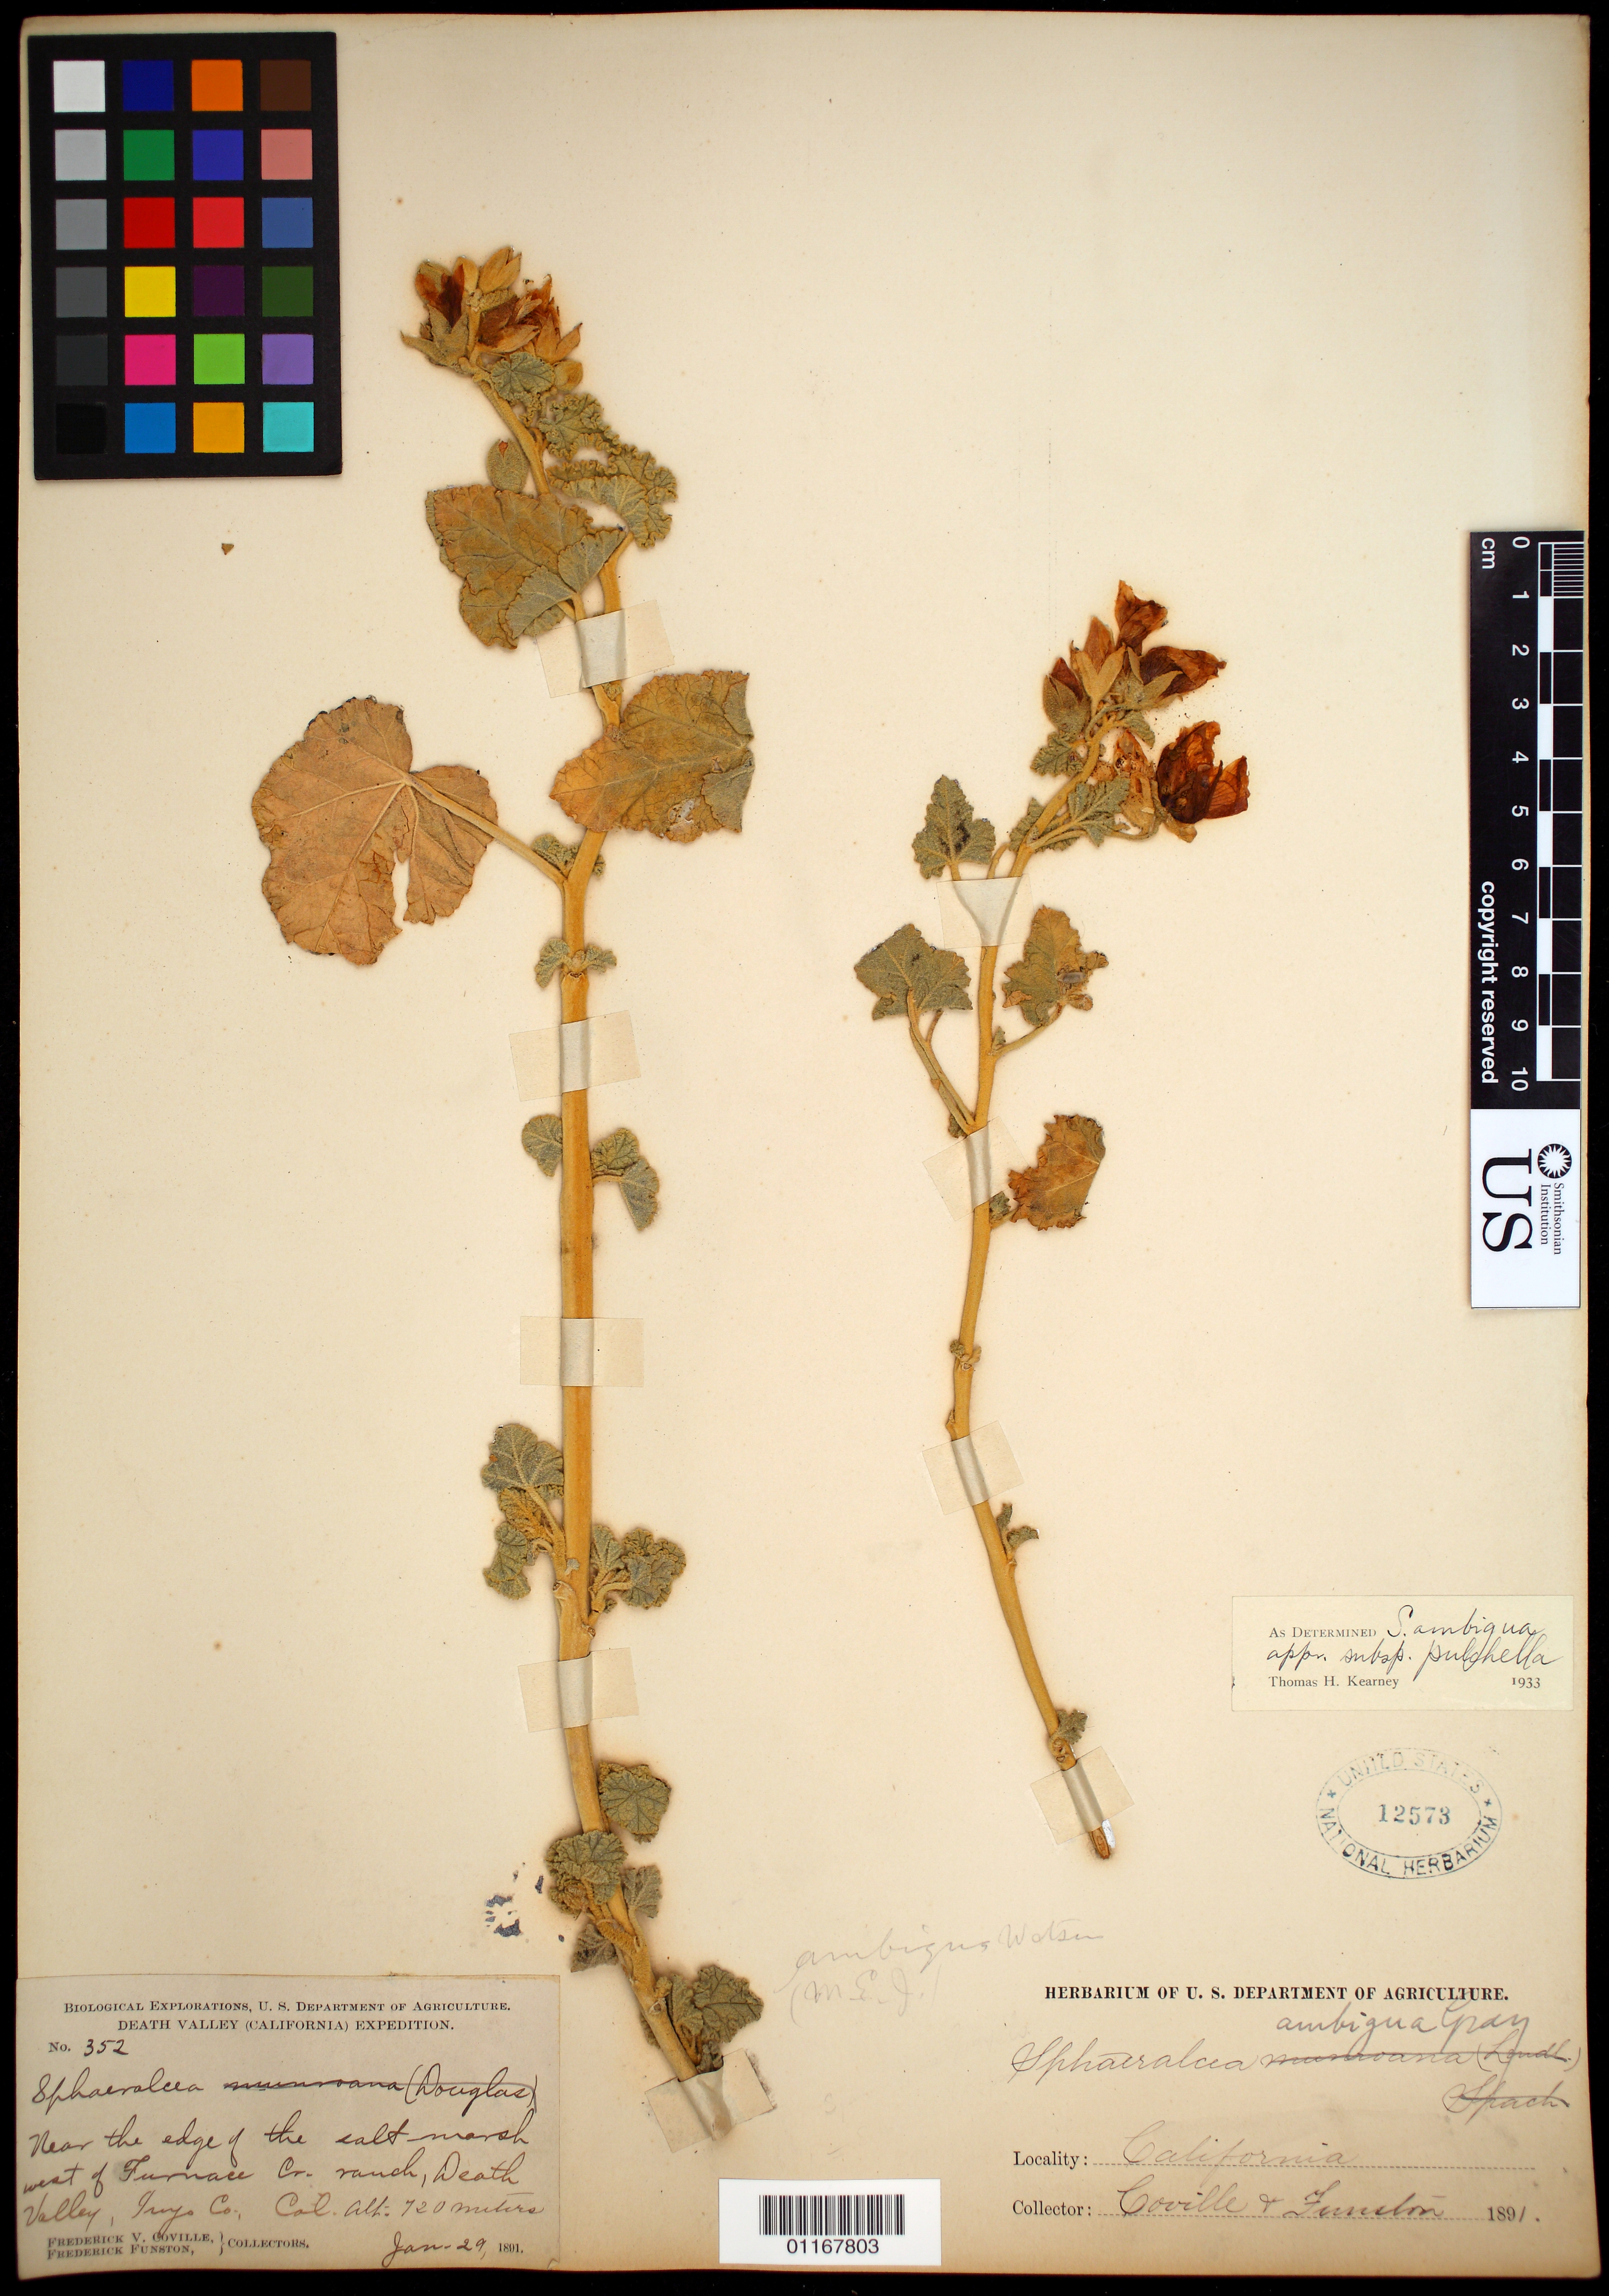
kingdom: Plantae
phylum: Tracheophyta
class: Magnoliopsida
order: Malvales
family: Malvaceae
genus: Sphaeralcea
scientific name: Sphaeralcea ambigua var. pulchella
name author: Jeps.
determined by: Kearney, T. H.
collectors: F. V. Coville & F. Funston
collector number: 352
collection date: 1891-01-29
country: United States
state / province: California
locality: Near the edge of the salt marsh west of Furnace Creek Ranch.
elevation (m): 720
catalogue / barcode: US 12573